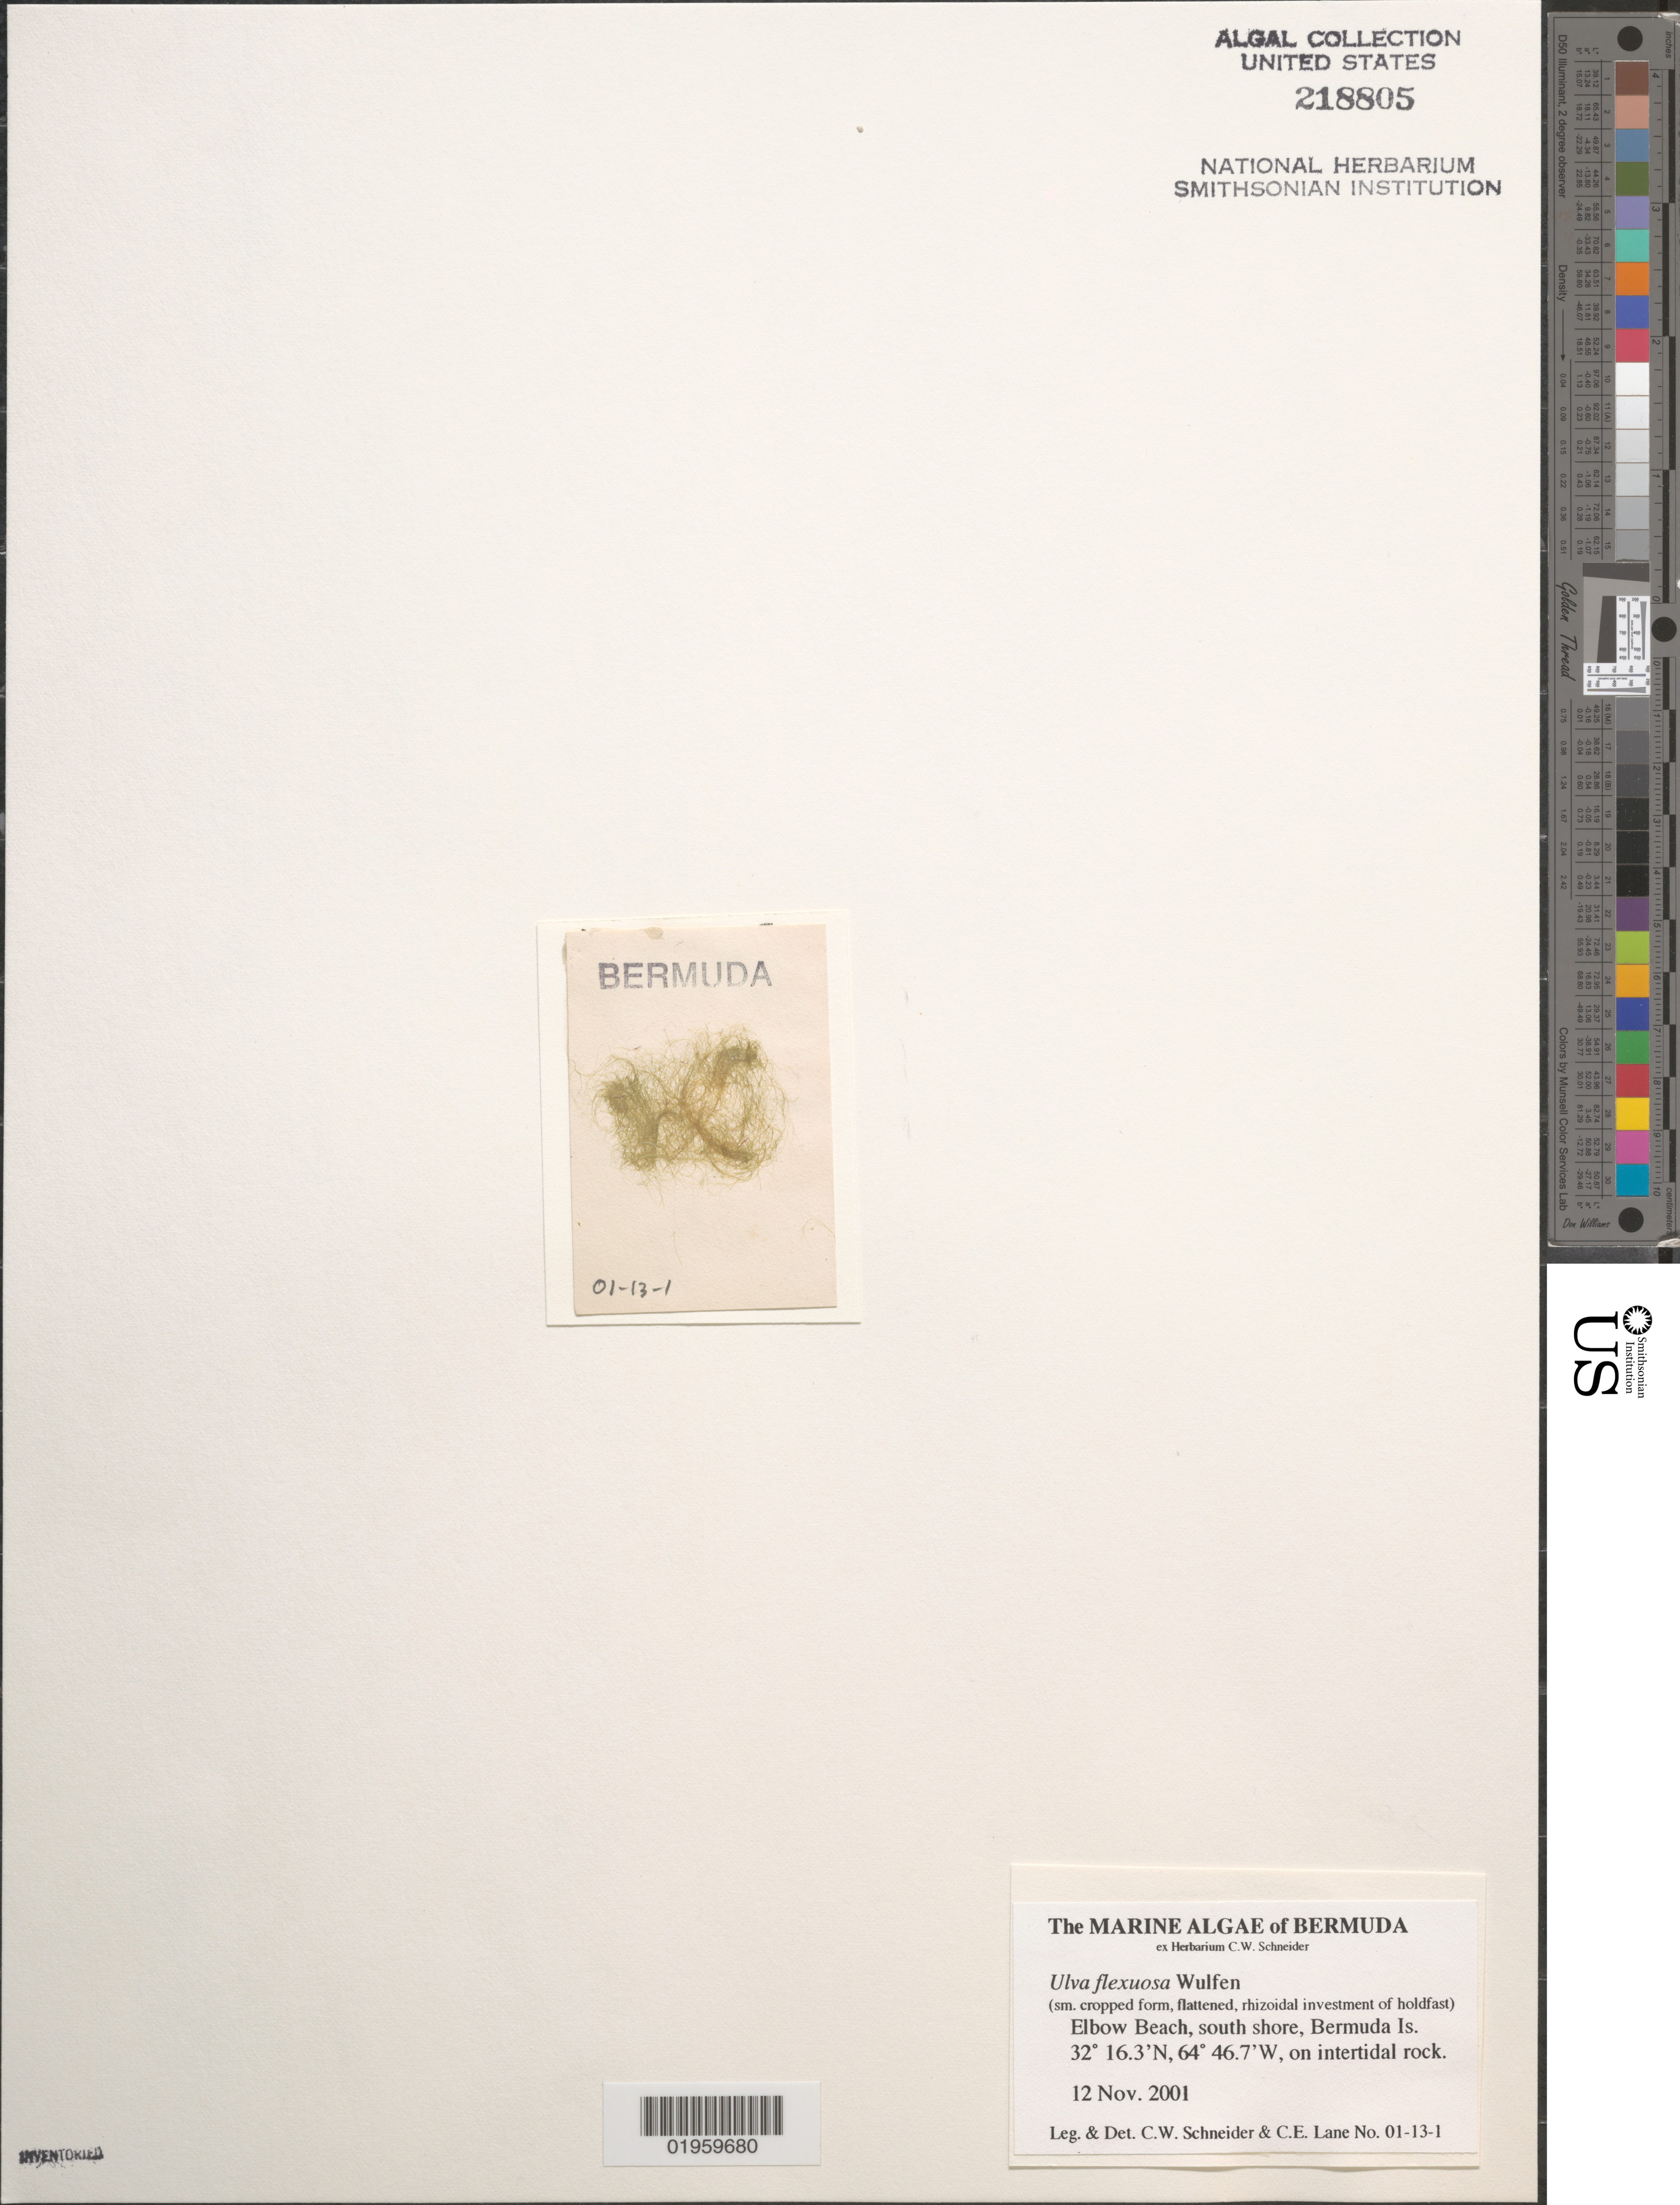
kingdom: Plantae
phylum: Chlorophyta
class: Ulvophyceae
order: Ulvales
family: Ulvaceae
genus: Ulva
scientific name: Ulva flexuosa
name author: Wulfen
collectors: C. W. Schneider & C. E. Lane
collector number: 01-13-1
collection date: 2001-11-12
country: Bermuda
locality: Elbow Beach, south shore.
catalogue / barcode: US 218805